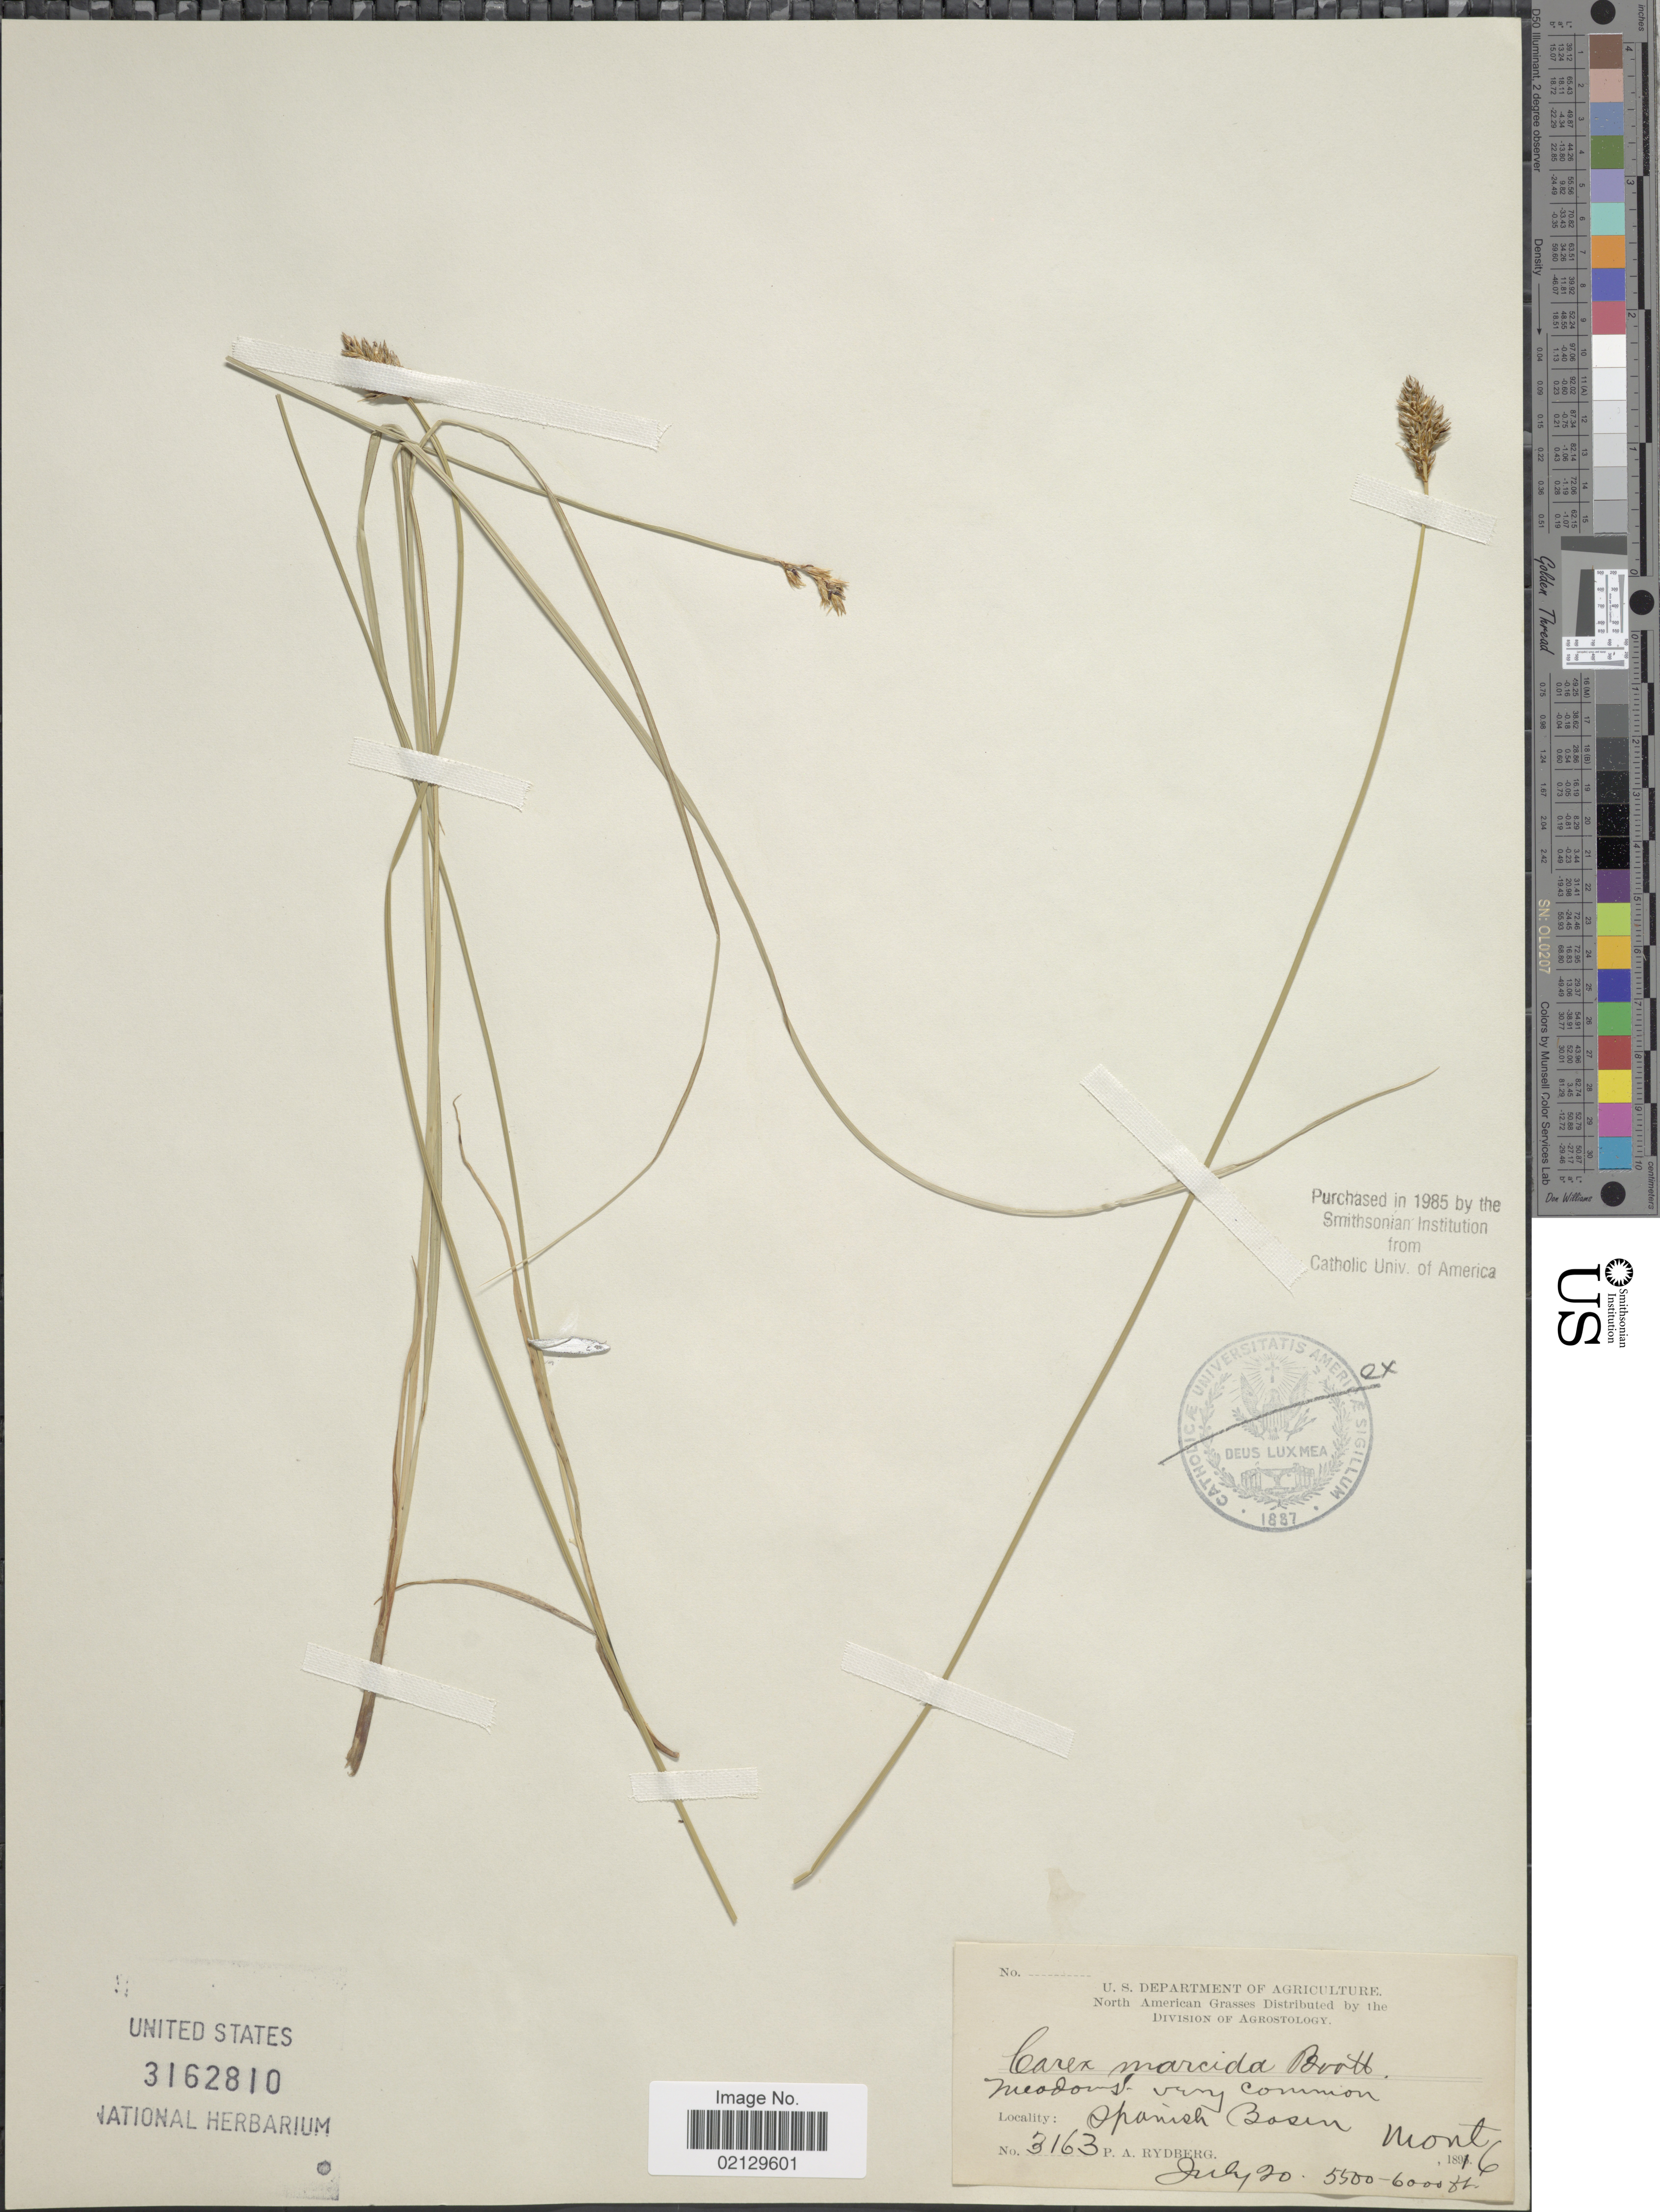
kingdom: Plantae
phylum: Tracheophyta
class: Liliopsida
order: Poales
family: Cyperaceae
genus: Carex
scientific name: Carex praegracilis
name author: W. Boott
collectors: P. A. Rydberg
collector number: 3163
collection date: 1816-07-20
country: United States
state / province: Montana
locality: Spanish Basin, Mont.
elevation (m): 1676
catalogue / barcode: US 3162810